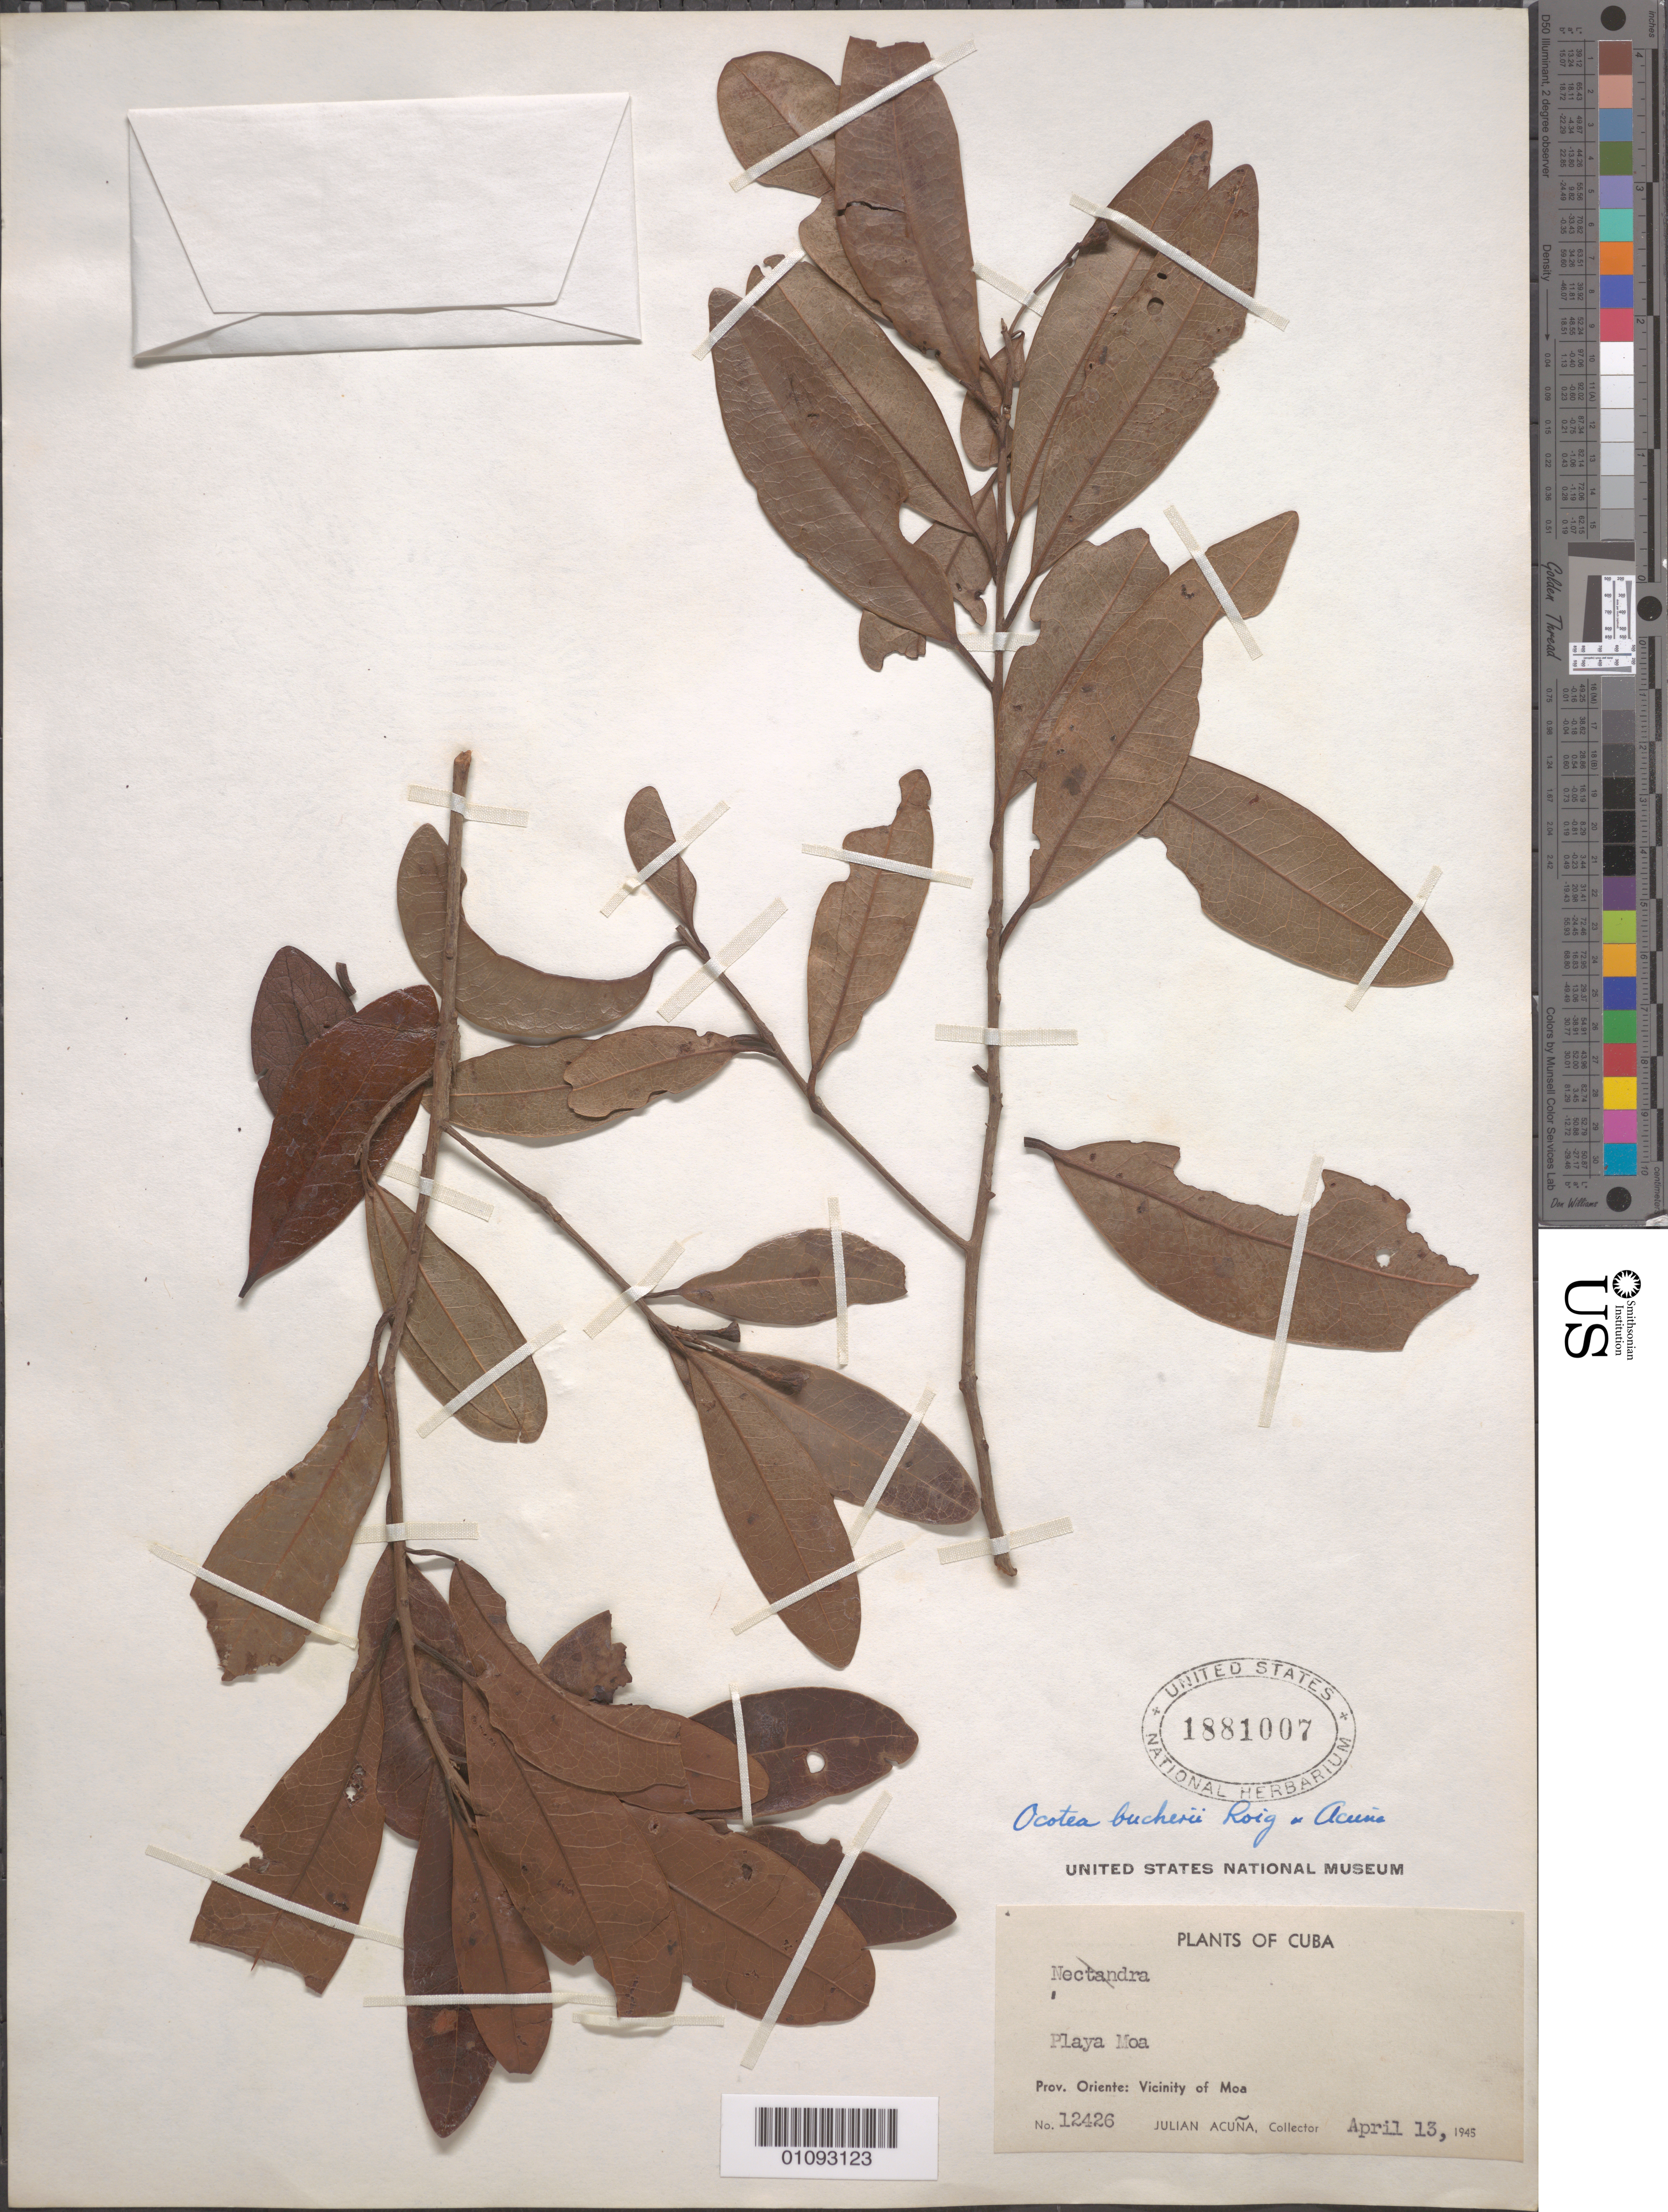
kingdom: Plantae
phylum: Tracheophyta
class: Magnoliopsida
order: Laurales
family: Lauraceae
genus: Ocotea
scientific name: Ocotea bucheri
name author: Roíg & Acuña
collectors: J. Acuña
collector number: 12426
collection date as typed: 13 Apr 1945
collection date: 1945-04-13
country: Cuba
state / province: Holguín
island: Cuba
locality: Vicinity of Moa [Oriente]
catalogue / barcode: US 1881007